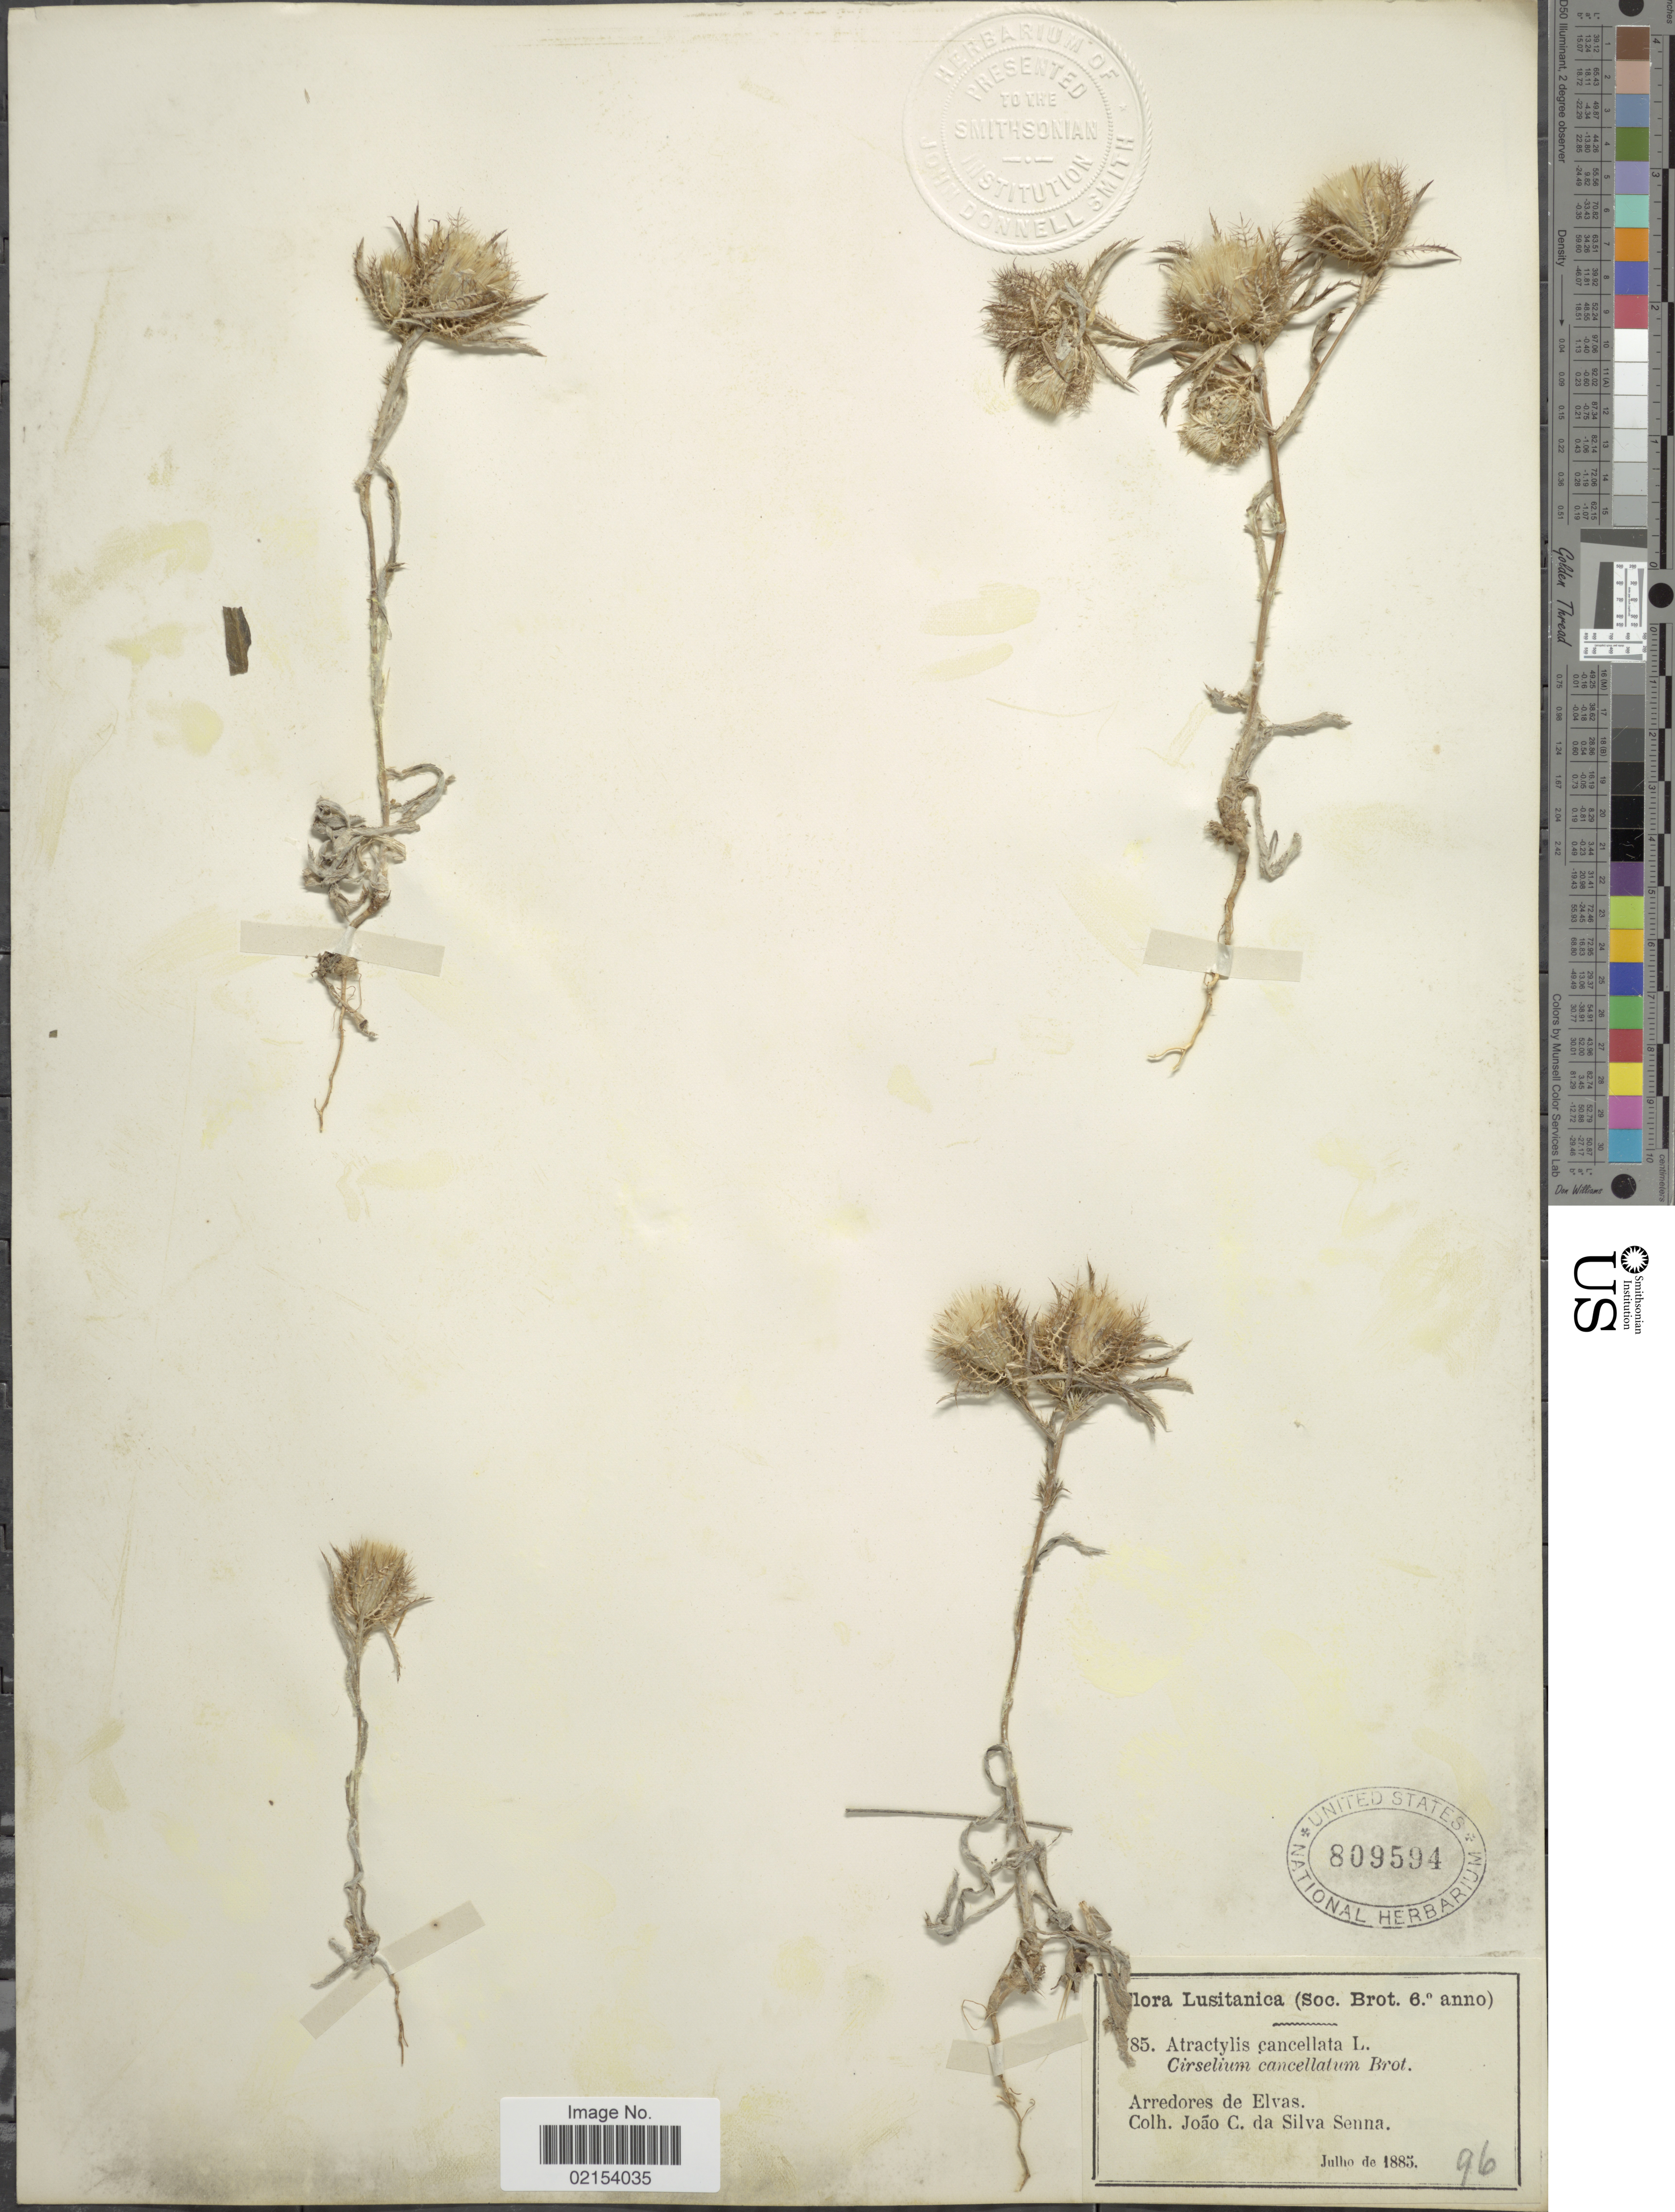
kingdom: Plantae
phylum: Tracheophyta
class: Magnoliopsida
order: Asterales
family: Asteraceae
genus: Atractylis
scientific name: Atractylis cancellata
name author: L.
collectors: J. C. Silva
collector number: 85*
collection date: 1885-07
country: Portugal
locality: Arredores de Elvas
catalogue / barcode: US 809594